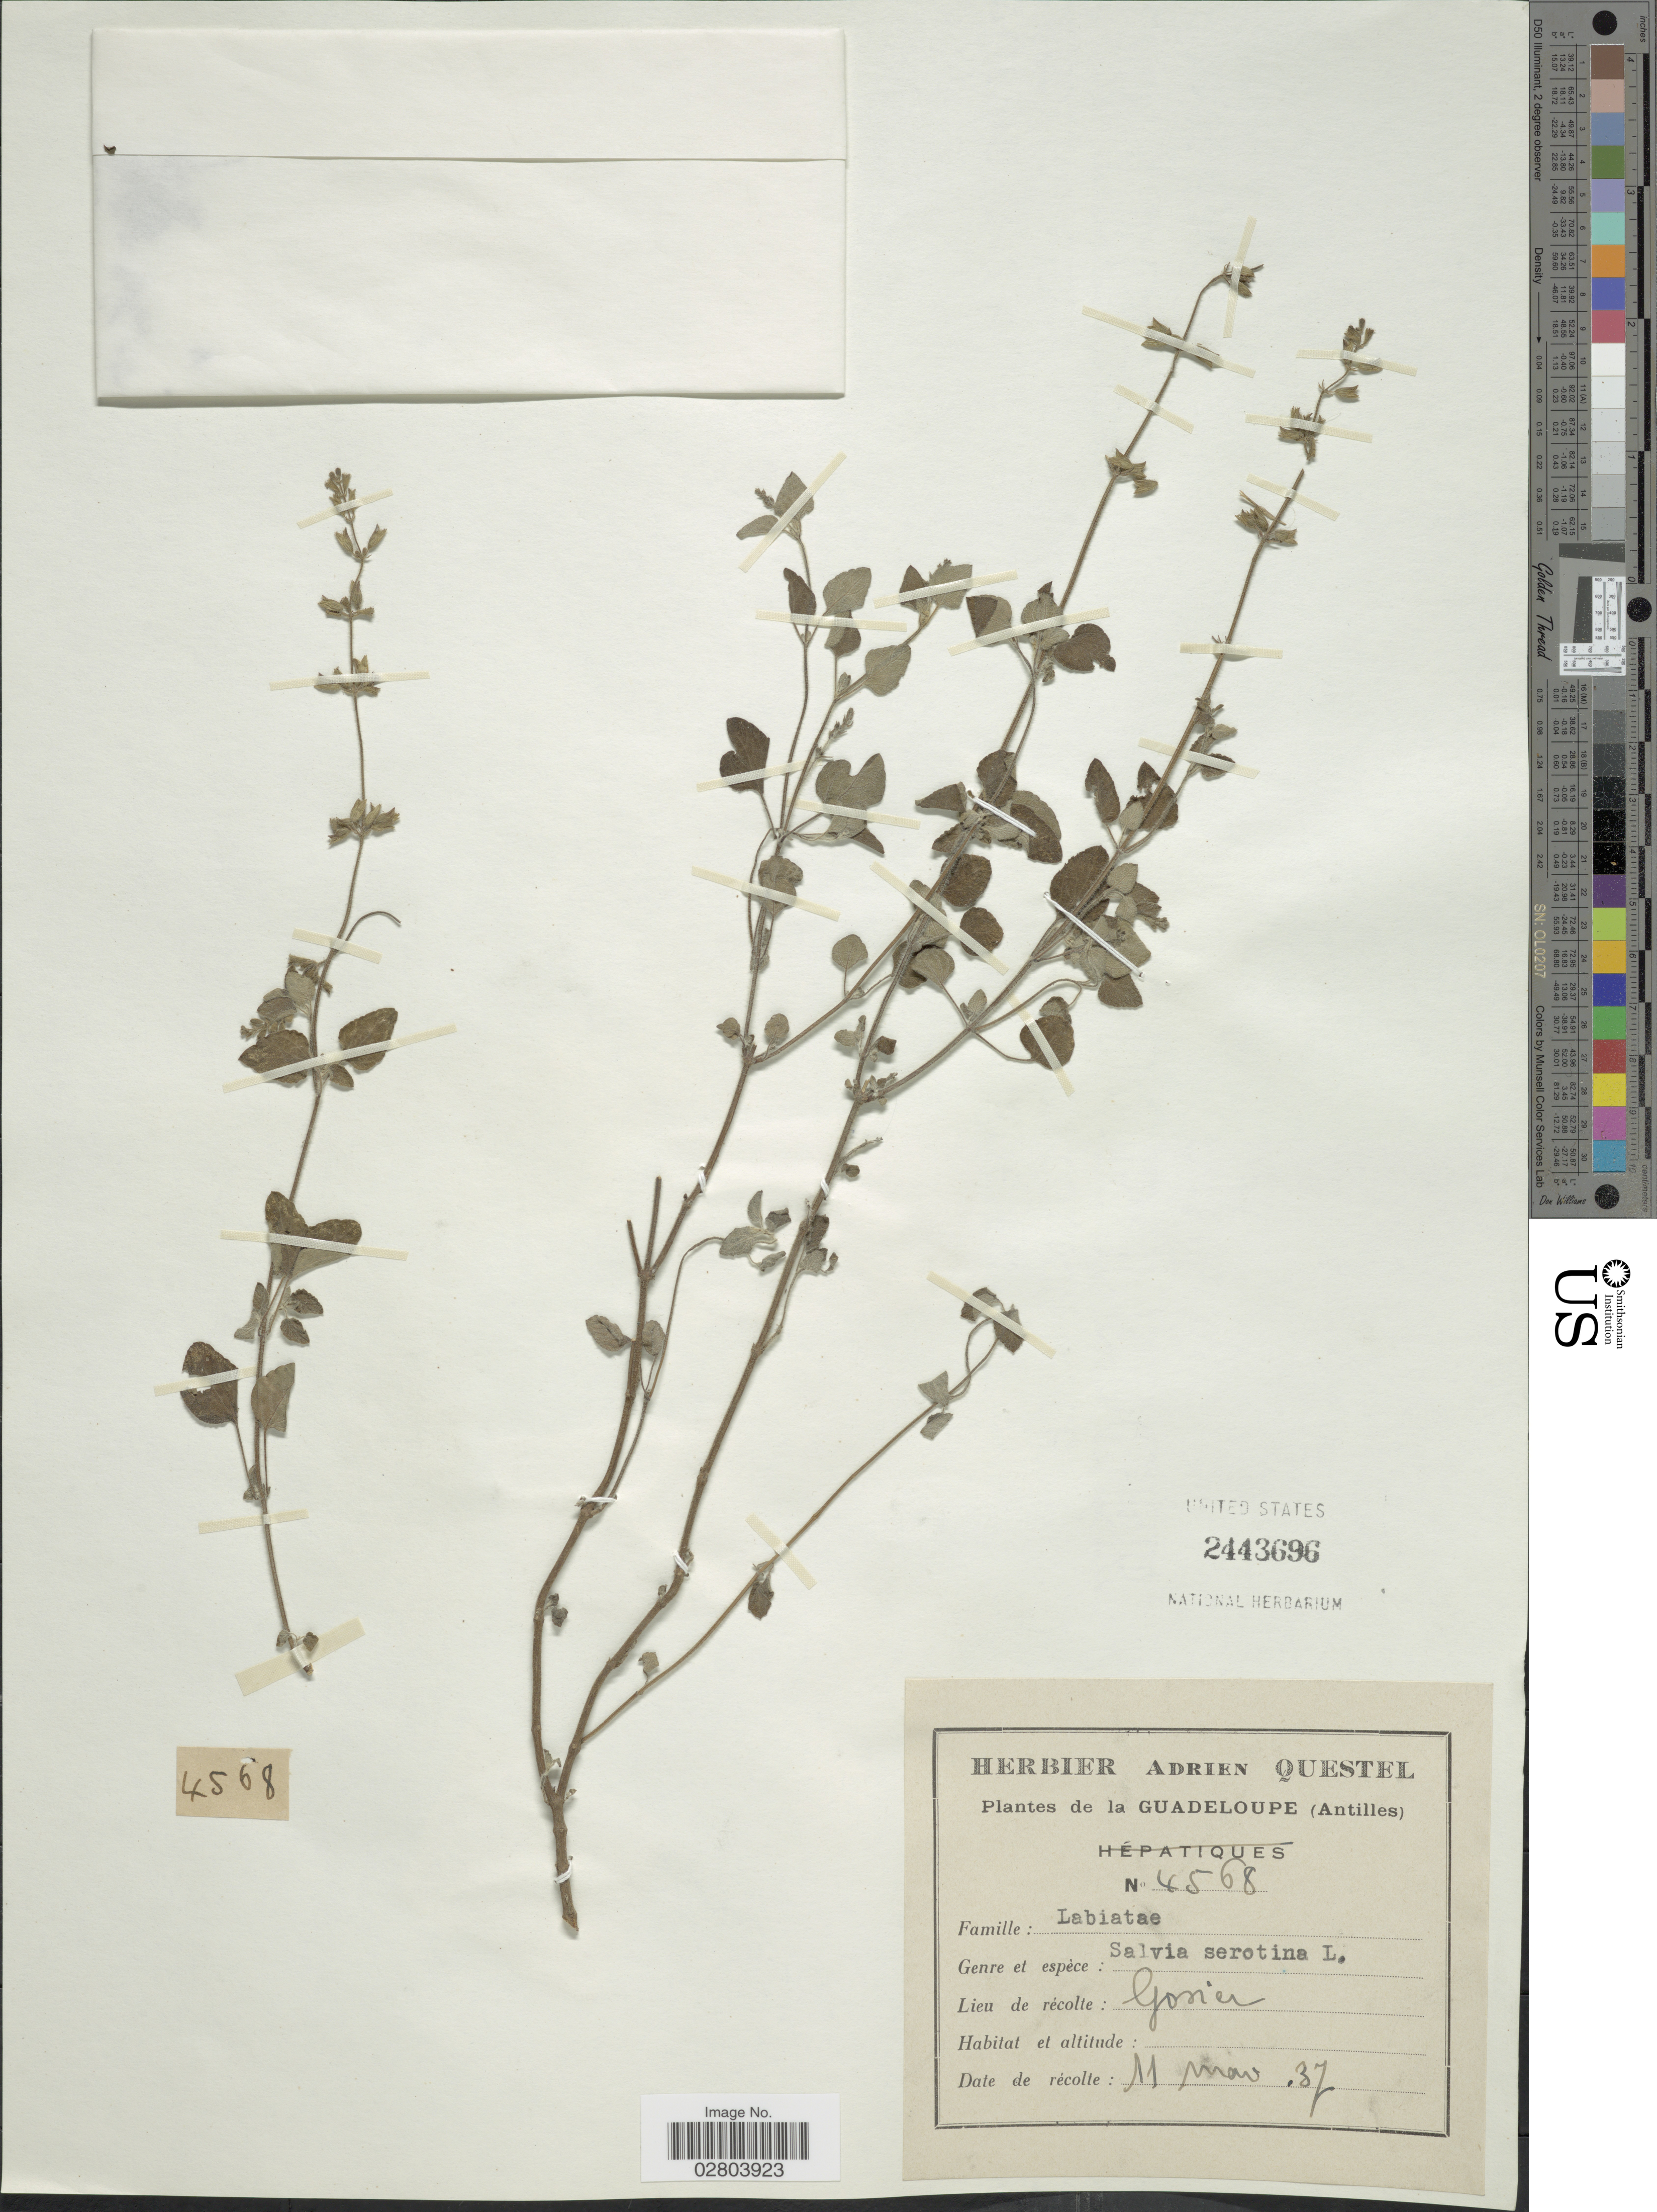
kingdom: Plantae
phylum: Tracheophyta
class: Magnoliopsida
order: Lamiales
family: Lamiaceae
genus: Salvia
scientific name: Salvia serotina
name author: L.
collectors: ex herb. A. Questal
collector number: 4568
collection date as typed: Transcribed d/m/y: 11/3/37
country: Guadeloupe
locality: (Antilles), Gosier.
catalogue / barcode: US 2443696